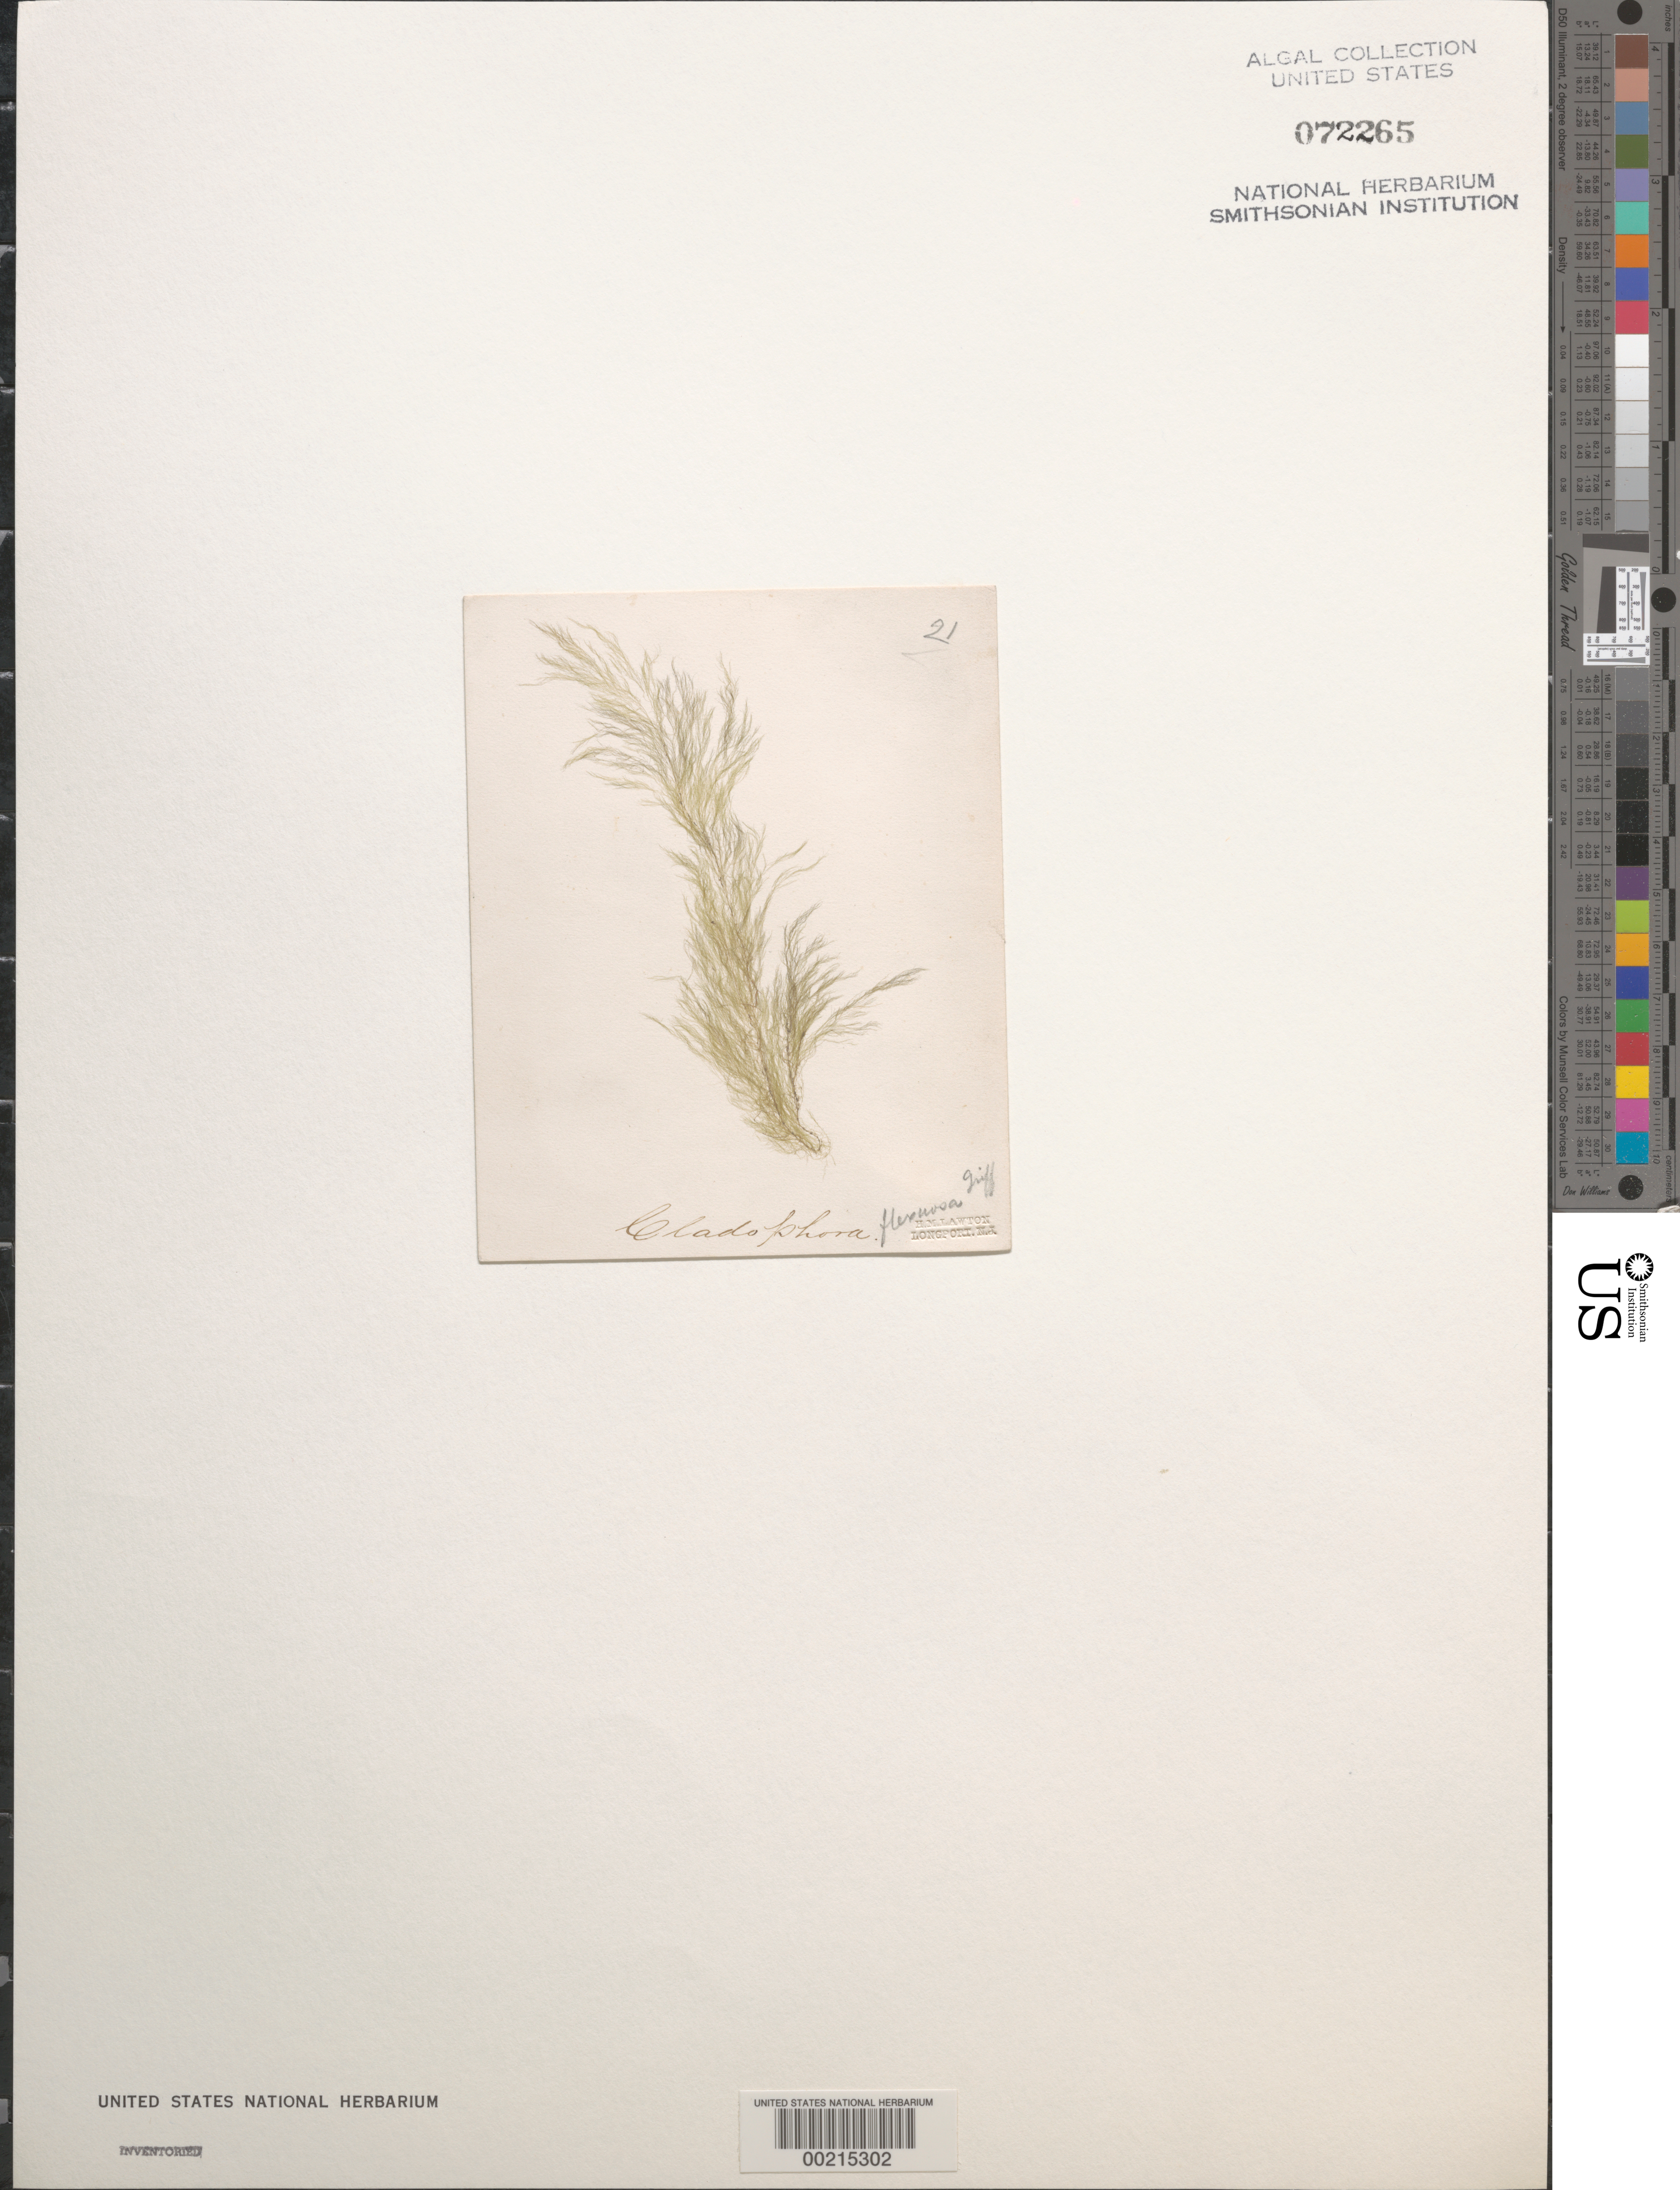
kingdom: Plantae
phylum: Chlorophyta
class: Ulvophyceae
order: Cladophorales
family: Cladophoraceae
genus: Cladophora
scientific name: Cladophora flexuosa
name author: (O.F. Muell.) Kütz.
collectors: H. Lawton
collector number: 21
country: United States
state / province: New Jersey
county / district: Atlantic County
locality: Longport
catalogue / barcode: US 72265